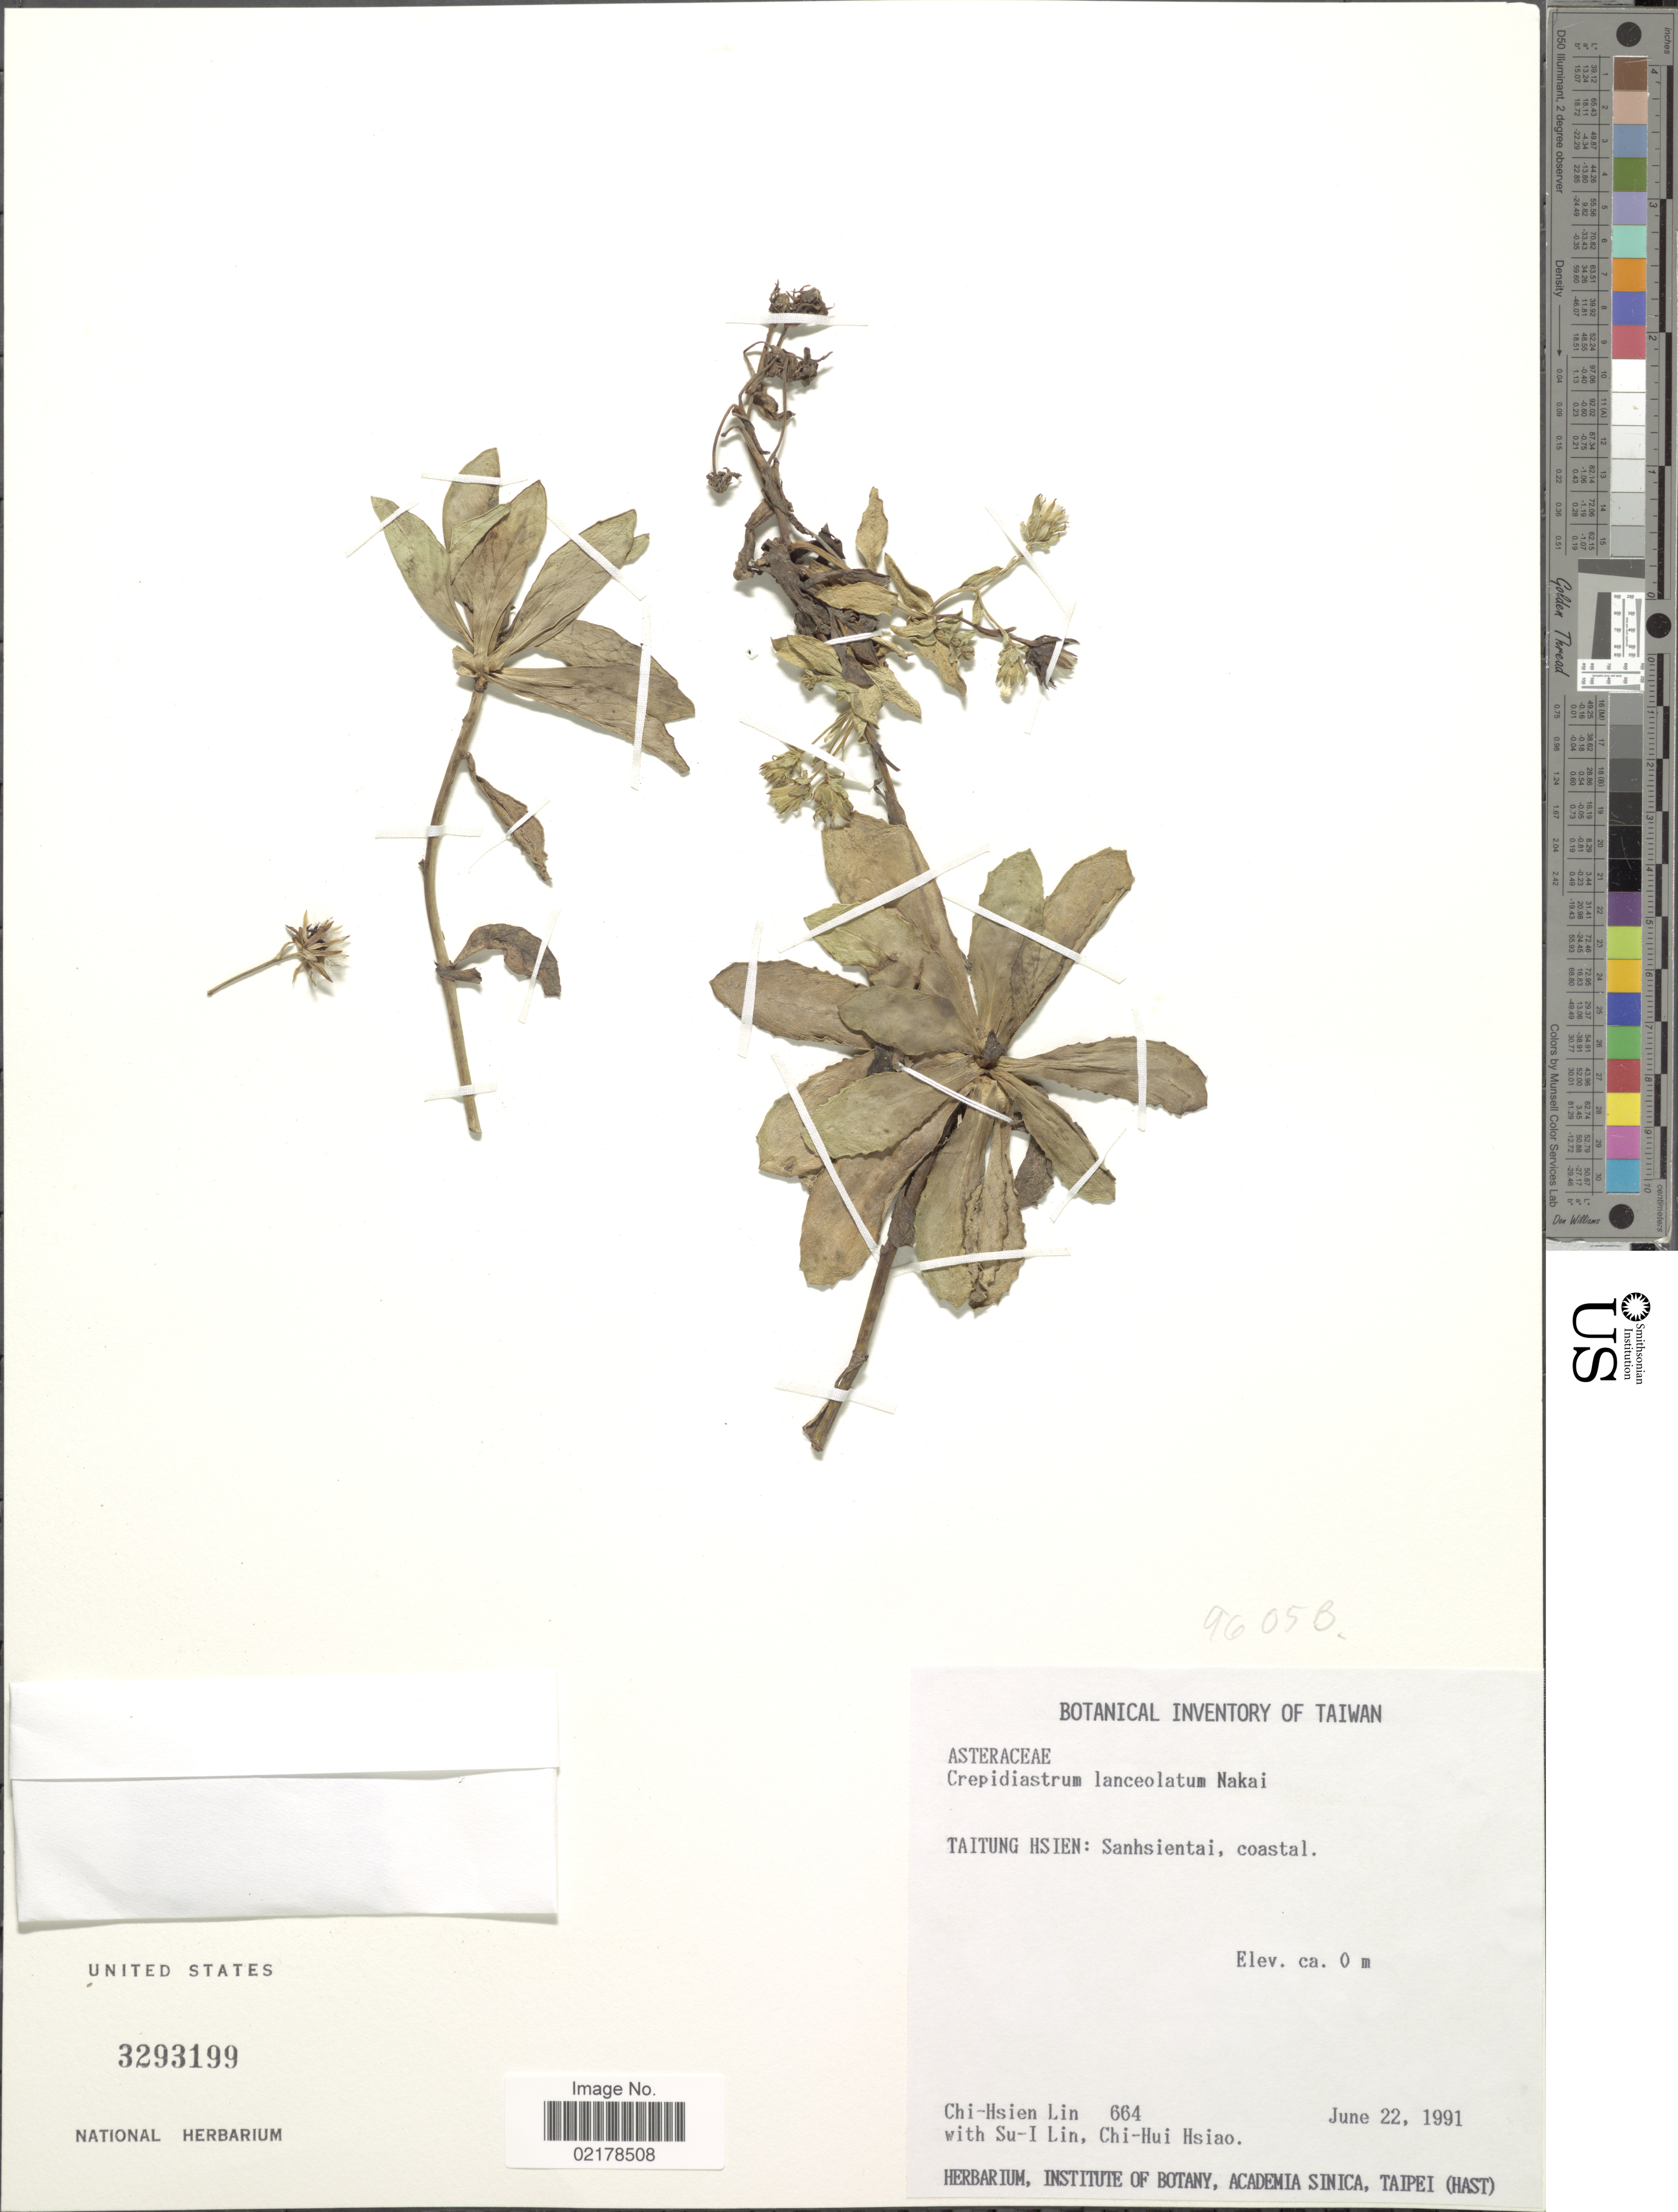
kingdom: Plantae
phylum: Tracheophyta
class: Magnoliopsida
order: Asterales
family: Asteraceae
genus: Crepidiastrum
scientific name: Crepidiastrum lanceolatum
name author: (Houtt.) Nakai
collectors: C. Lin, S. Lin & C. Hsiao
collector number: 664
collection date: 1991-06-22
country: Taiwan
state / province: Taitung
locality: Taitung Hsien: Sanhsientai, coastal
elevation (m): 0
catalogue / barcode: US 3293199